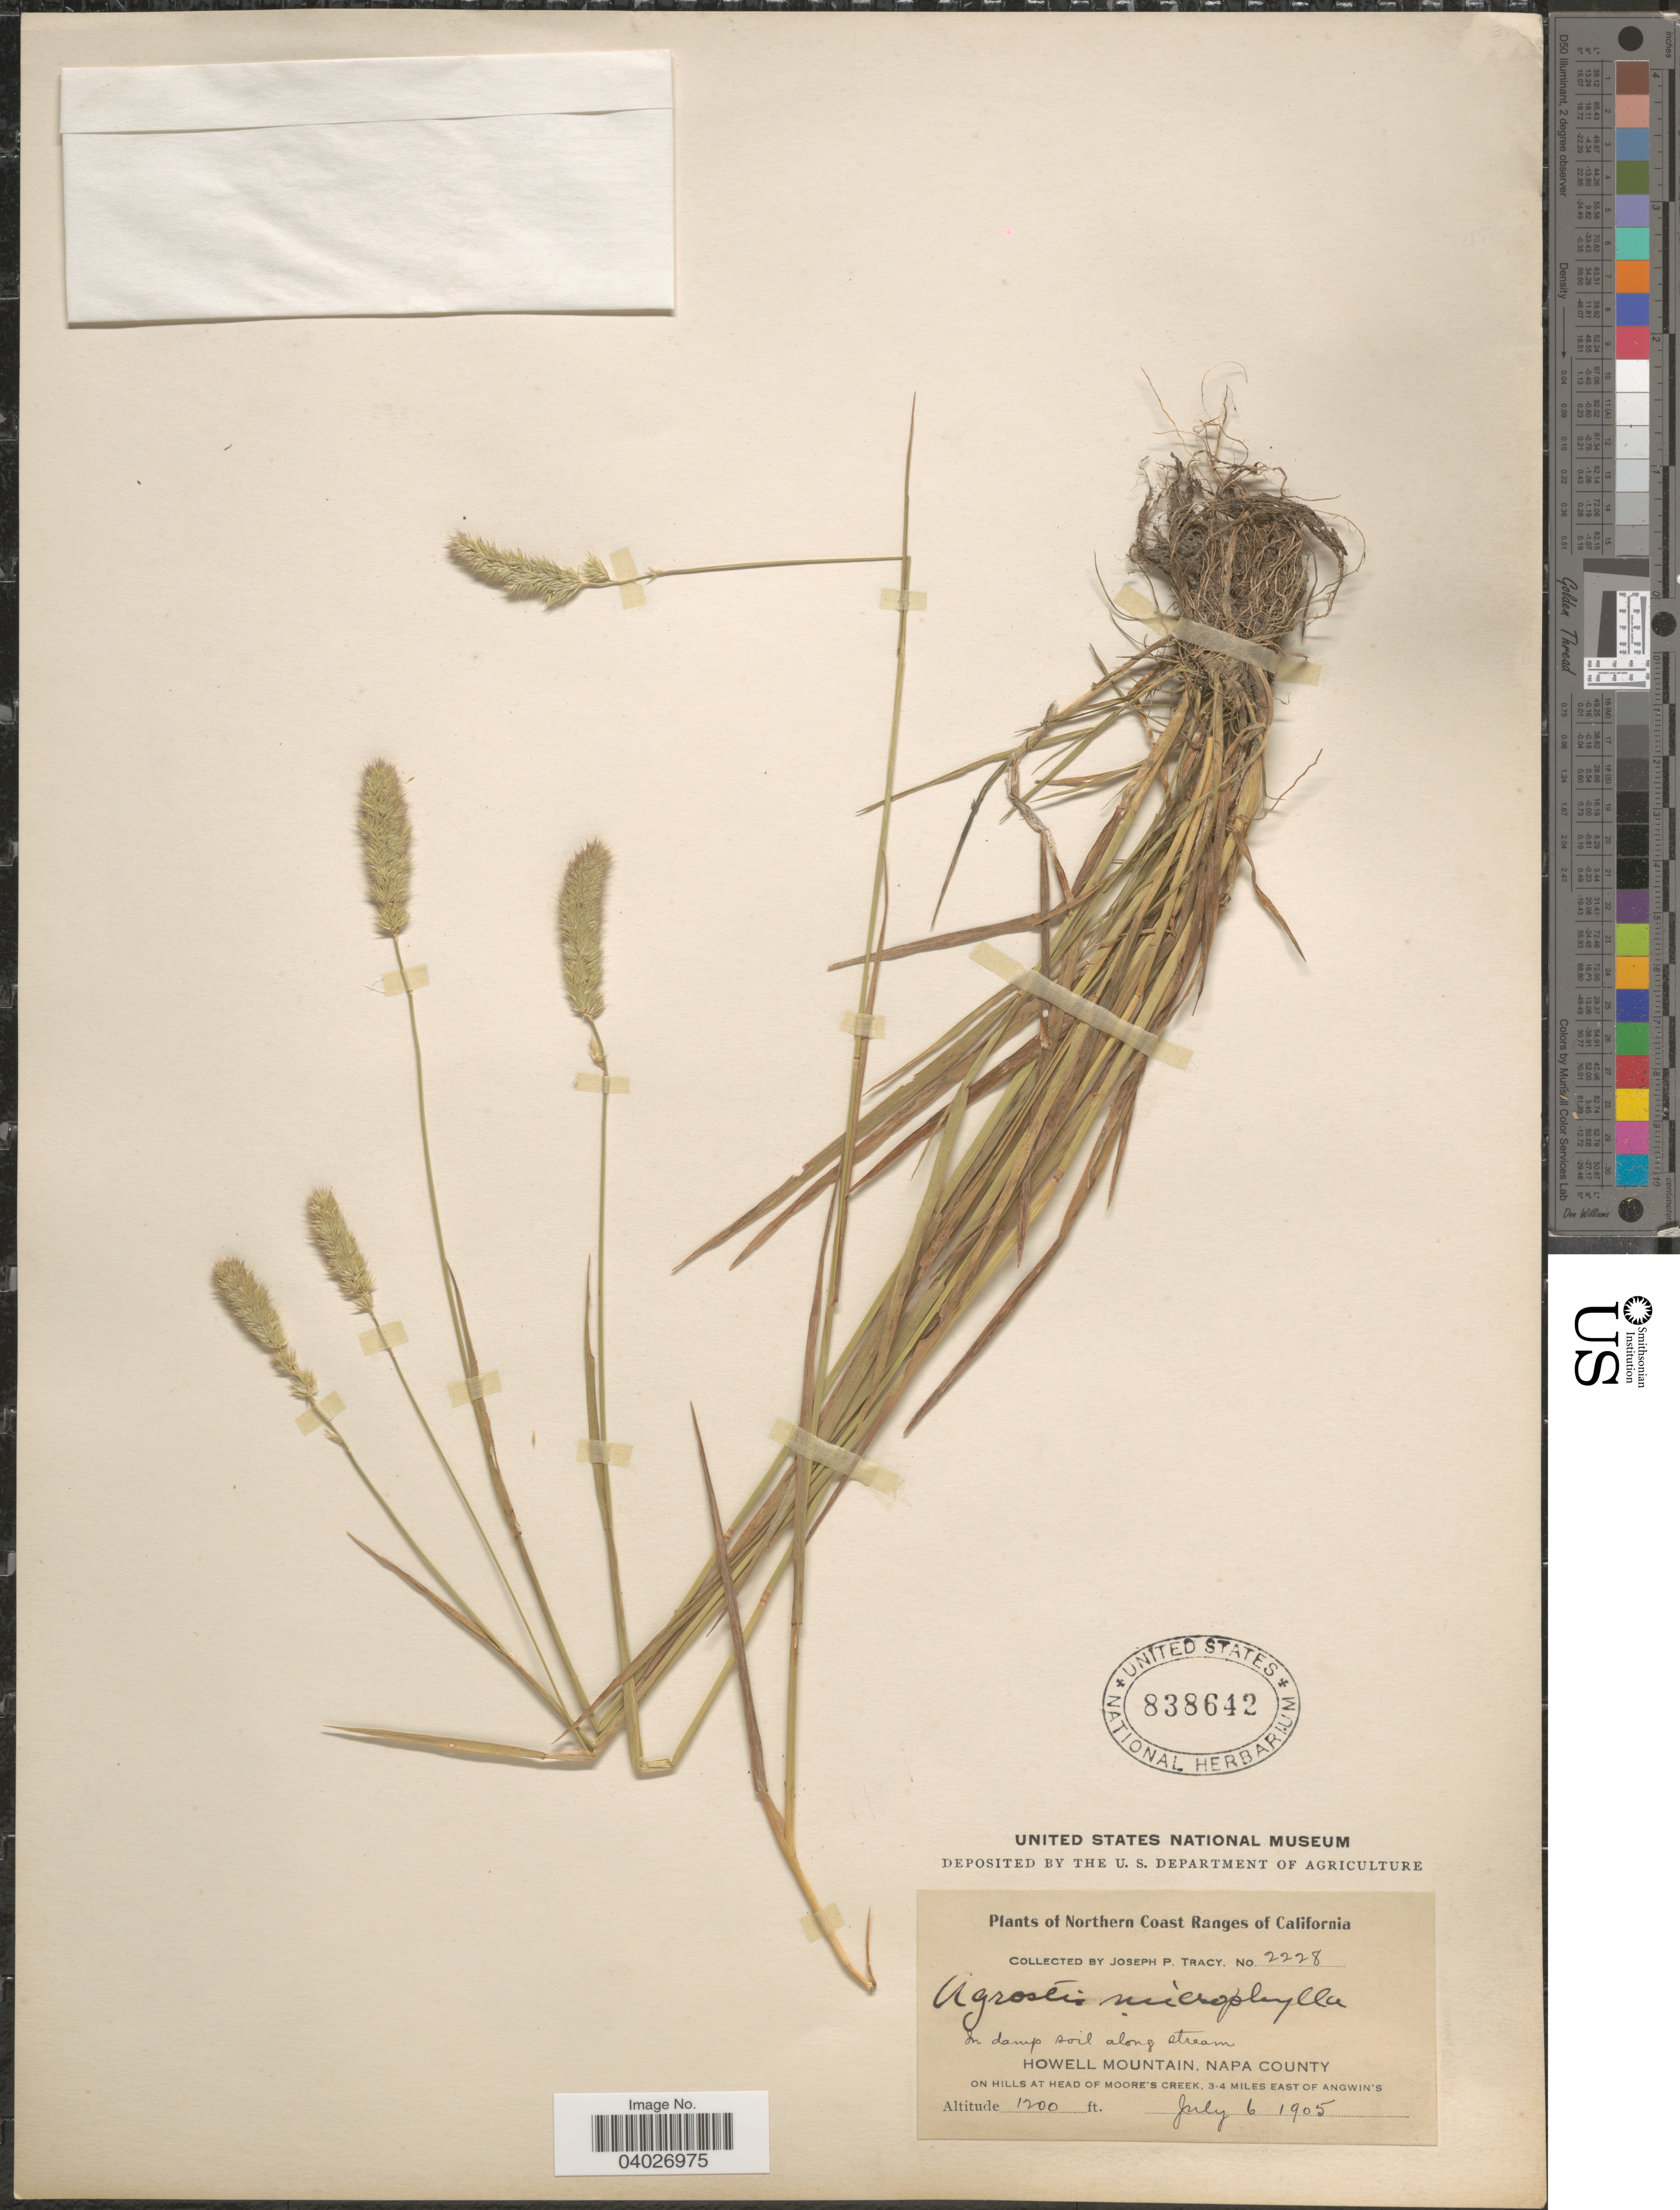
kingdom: Plantae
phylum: Tracheophyta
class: Liliopsida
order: Poales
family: Poaceae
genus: Agrostis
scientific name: Agrostis microphylla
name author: Steud.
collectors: J. Tracy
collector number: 2228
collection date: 1905-07-06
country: United States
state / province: California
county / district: Napa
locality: Northern Coast Ranges of California. Howell Mountain, Napa County on hills at Head of Moore's Creek, 3-4 miles east of Angwin's.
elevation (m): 366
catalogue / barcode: US 838642